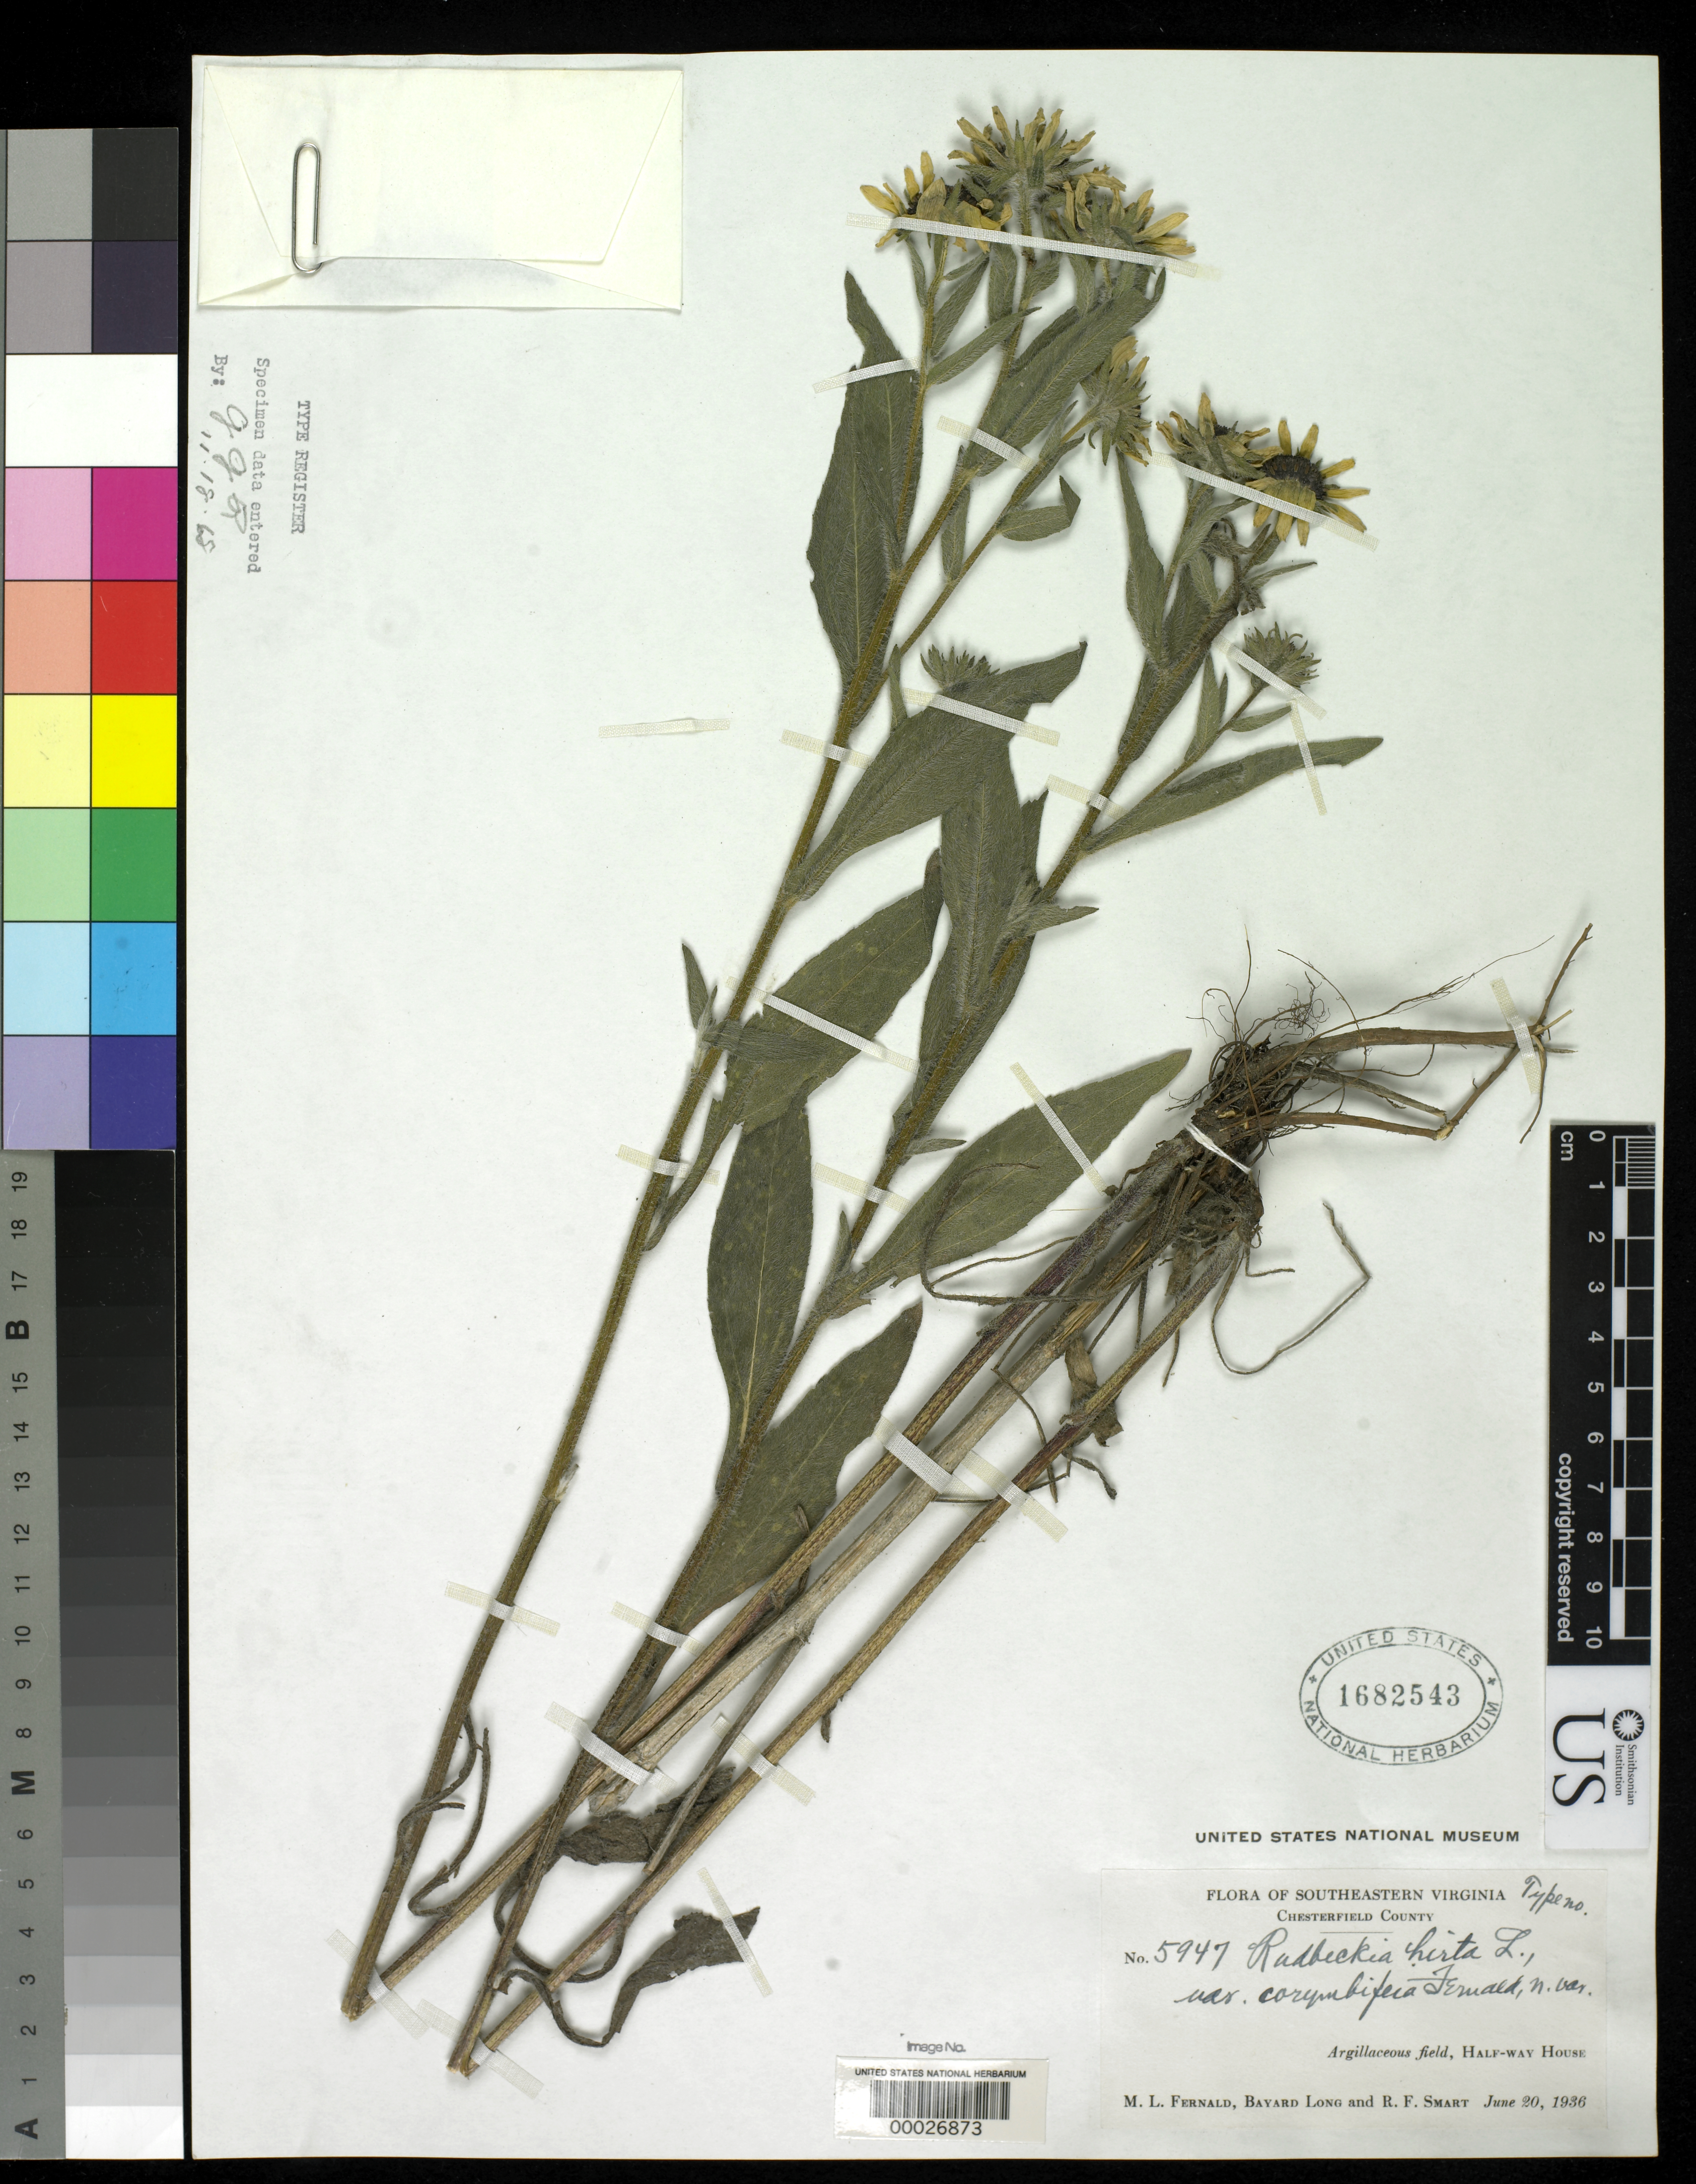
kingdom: Plantae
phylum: Tracheophyta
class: Magnoliopsida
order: Asterales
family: Asteraceae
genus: Rudbeckia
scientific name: Rudbeckia hirta var. corymbifera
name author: Fernald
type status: Isotype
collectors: M. L. Fernald, B. H. Long & R. Smart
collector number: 5947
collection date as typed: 20 Jun 1936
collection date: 1936-06-20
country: United States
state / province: Virginia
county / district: Chesterfield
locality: Half-way House.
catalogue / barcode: US 1682543